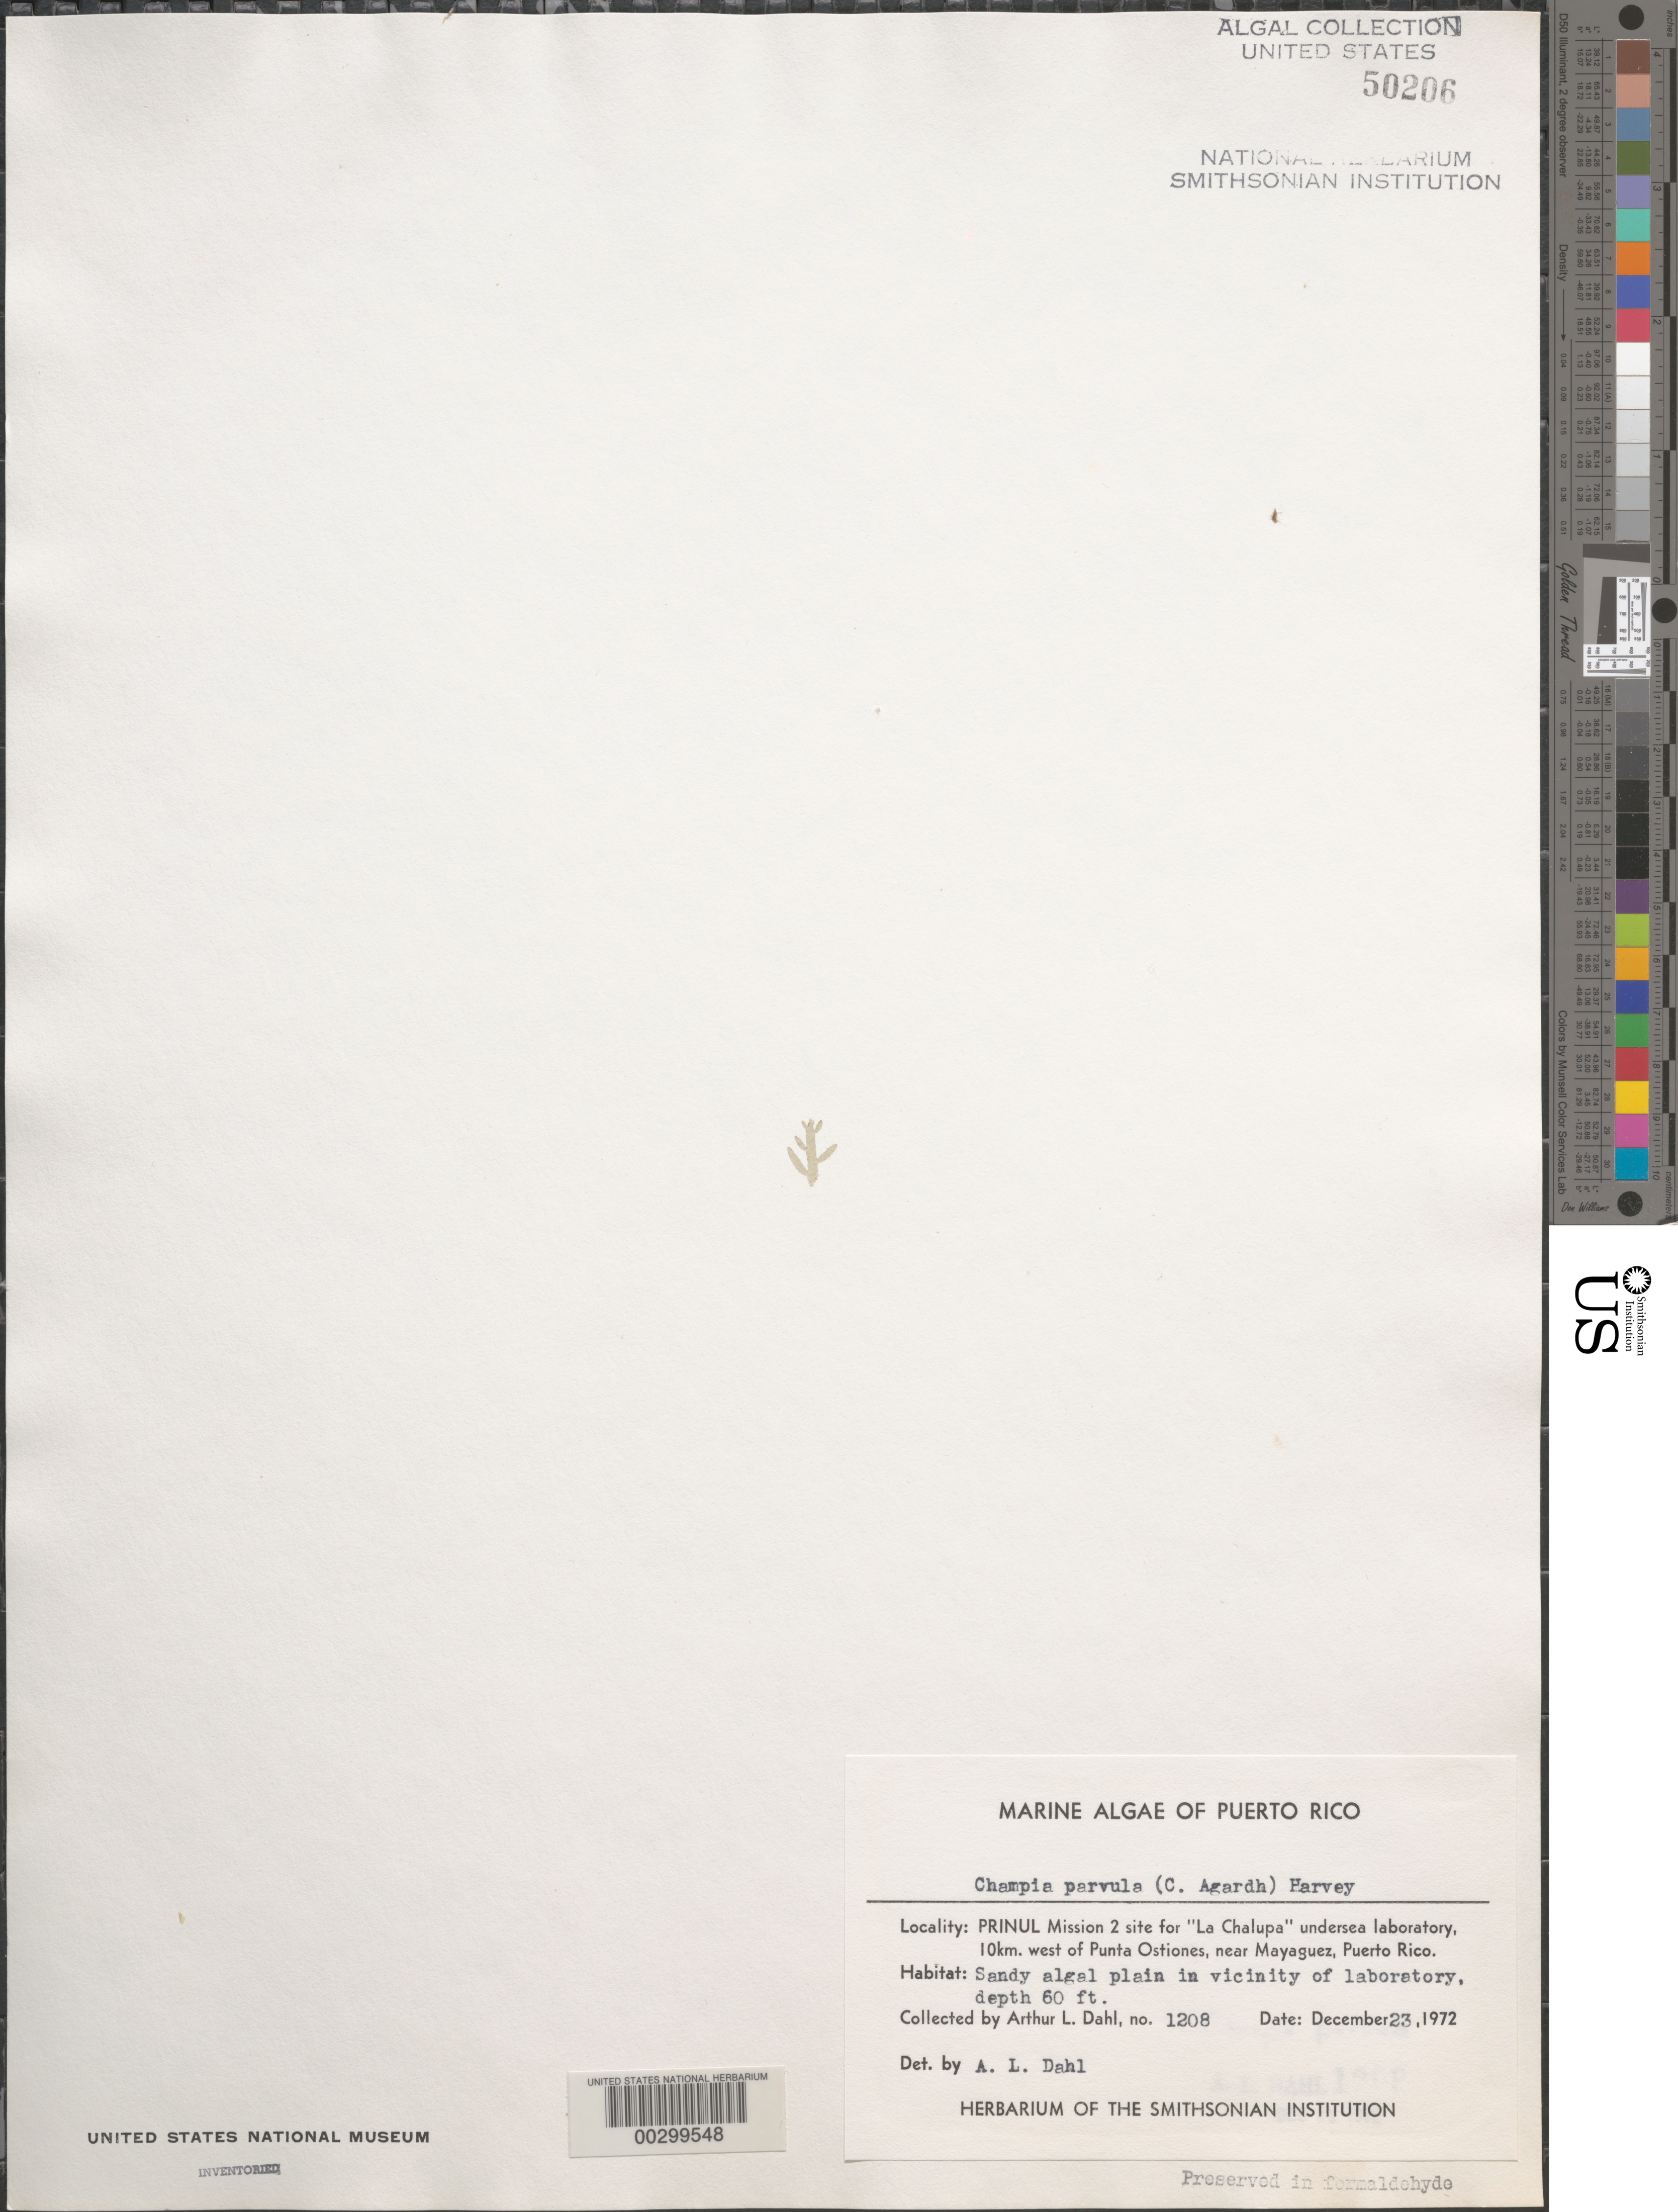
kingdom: Plantae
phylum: Rhodophyta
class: Florideophyceae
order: Rhodymeniales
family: Champiaceae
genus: Champia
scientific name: Champia parvula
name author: (C. Agardh) Harv.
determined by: Dahl, A. E.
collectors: A. Dahl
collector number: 1208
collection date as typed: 23 Dec 1972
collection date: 1972-12-23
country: Puerto Rico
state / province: Mayaguez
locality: La chalupa undersea laboratory, 10 km west of punta ostiones, near mayaguez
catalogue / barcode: US 50206